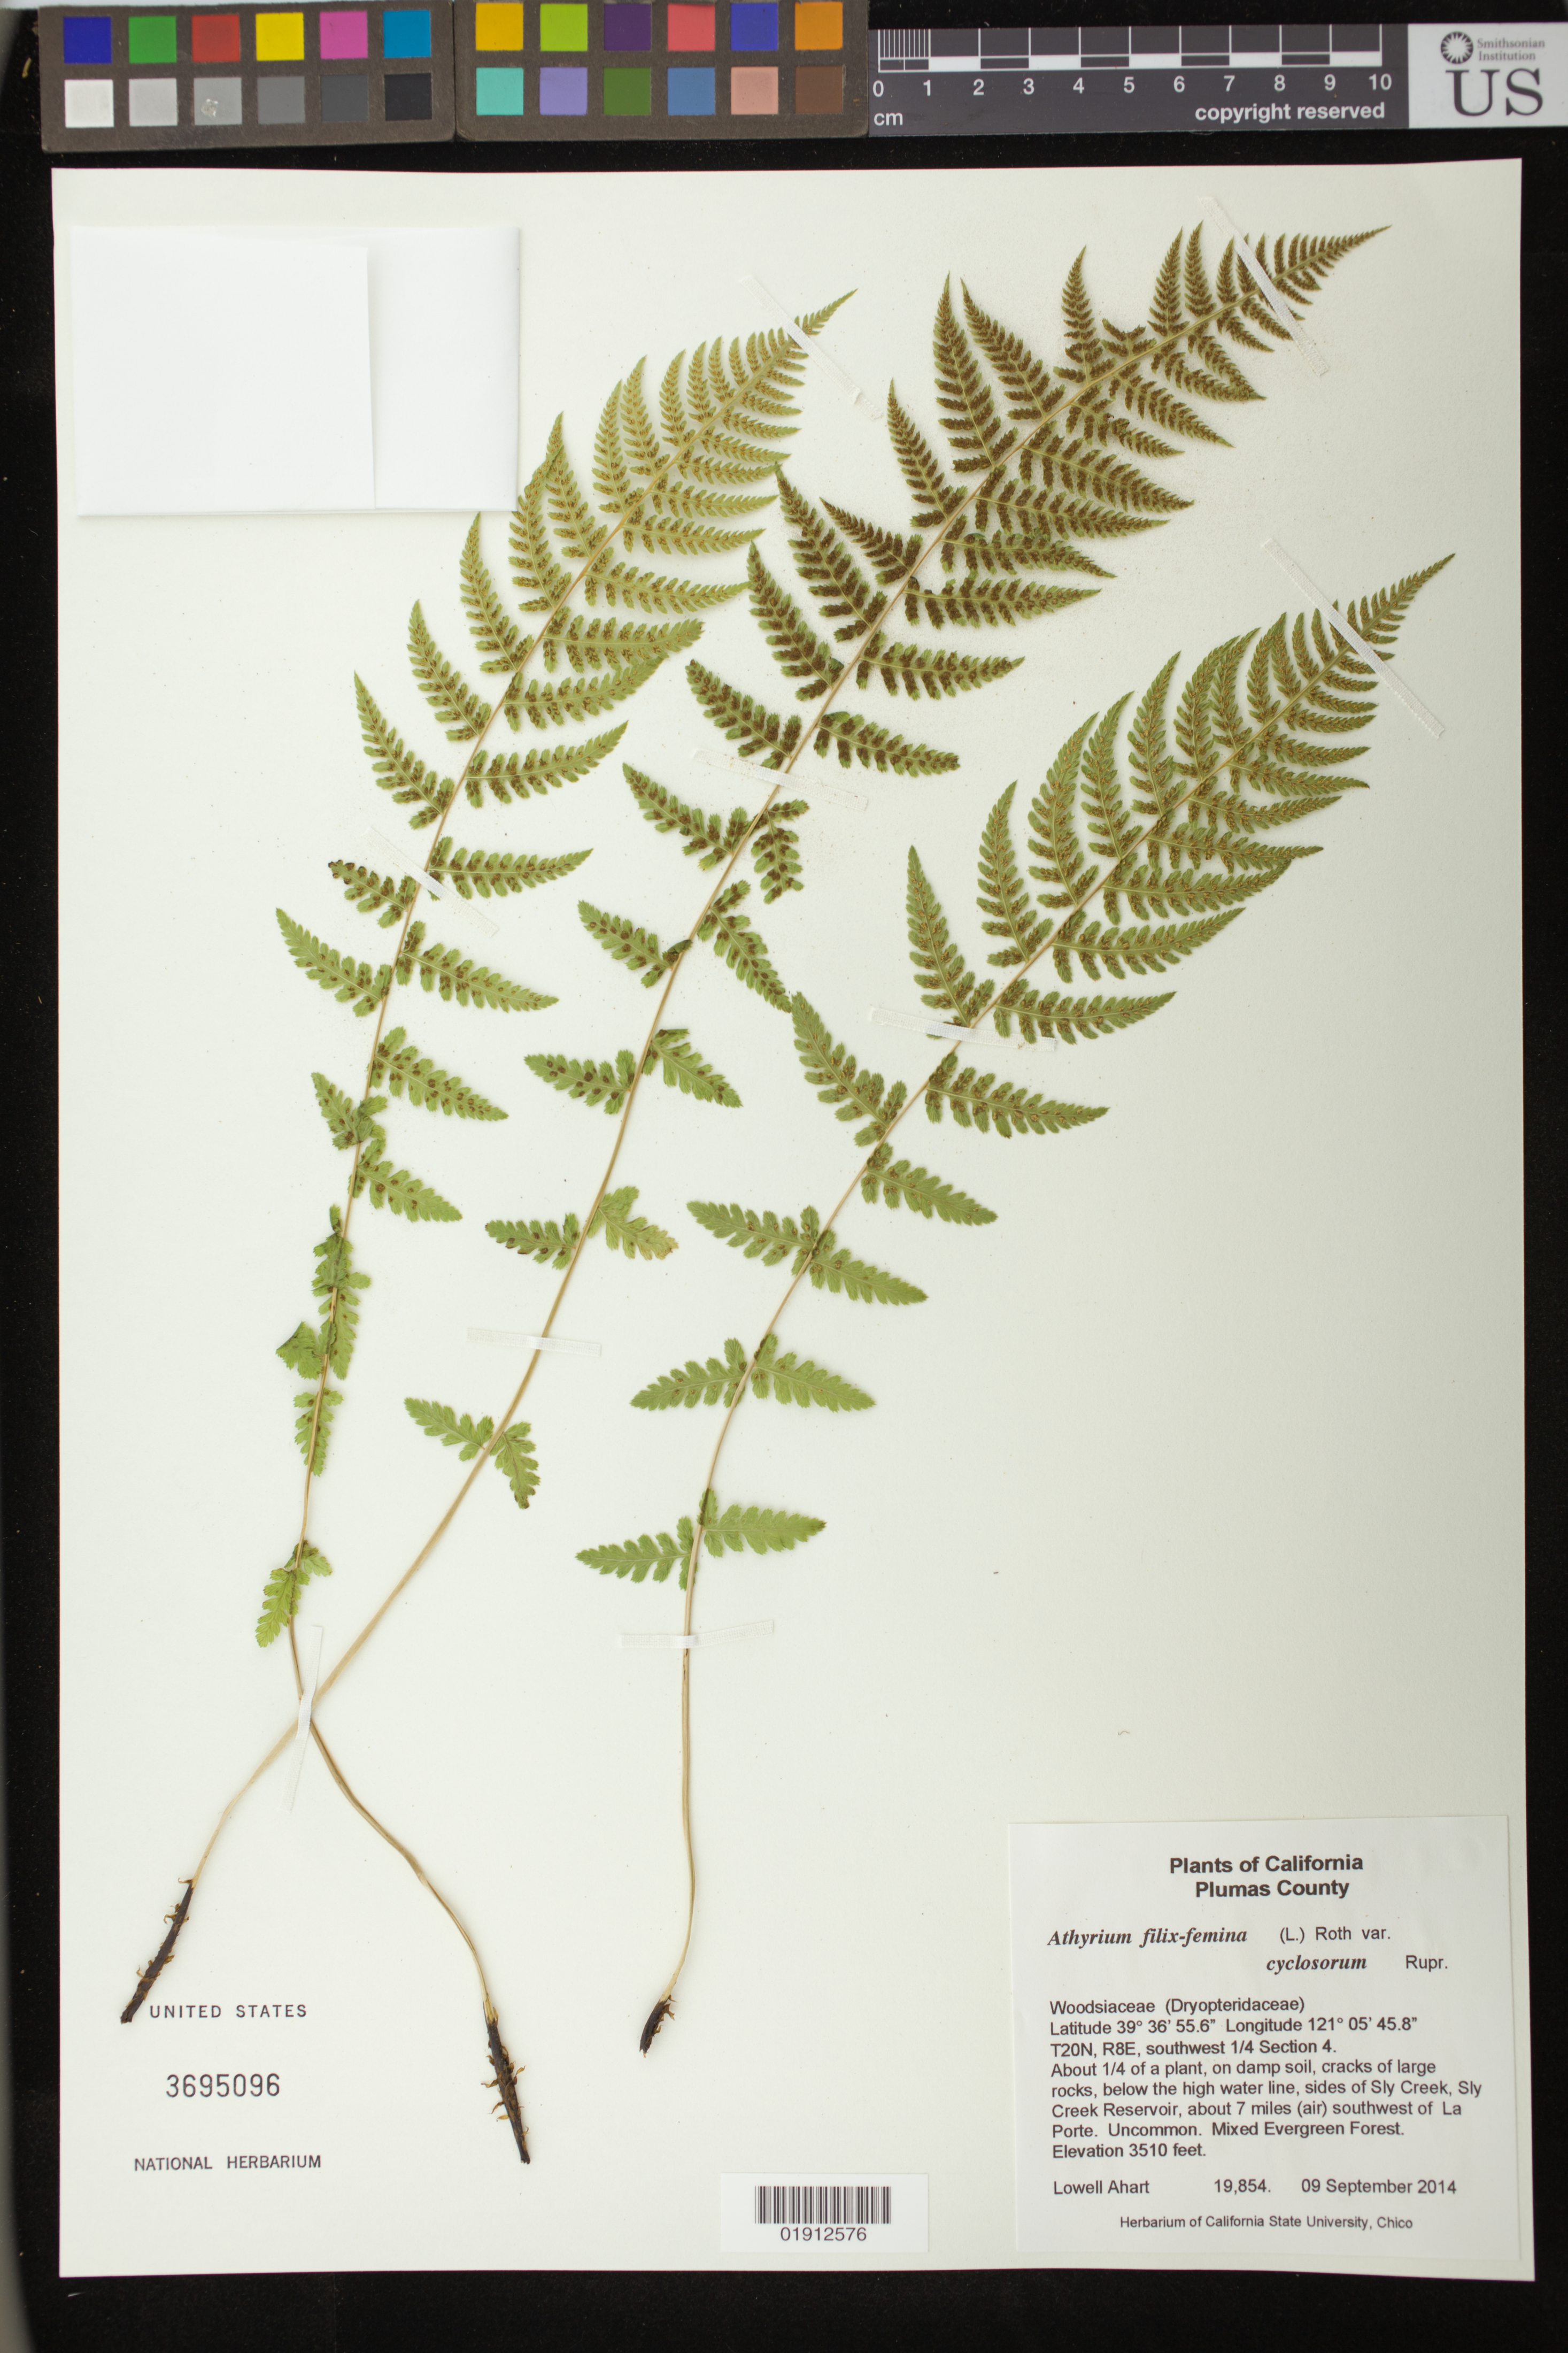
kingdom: Plantae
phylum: Tracheophyta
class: Polypodiopsida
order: Polypodiales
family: Athyriaceae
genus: Athyrium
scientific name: Athyrium filix-femina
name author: (L.) Roth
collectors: L. Ahart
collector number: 19854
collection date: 2014-09-09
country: United States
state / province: California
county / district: Plumas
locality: Below the high water line, sides of Sly Creek, Sly Creek Reservoir, about 7 miles (air) southwest of La Porte.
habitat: On damp soil, cracks of large rocks, below the high water line.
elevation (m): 1070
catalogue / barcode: US 3695096